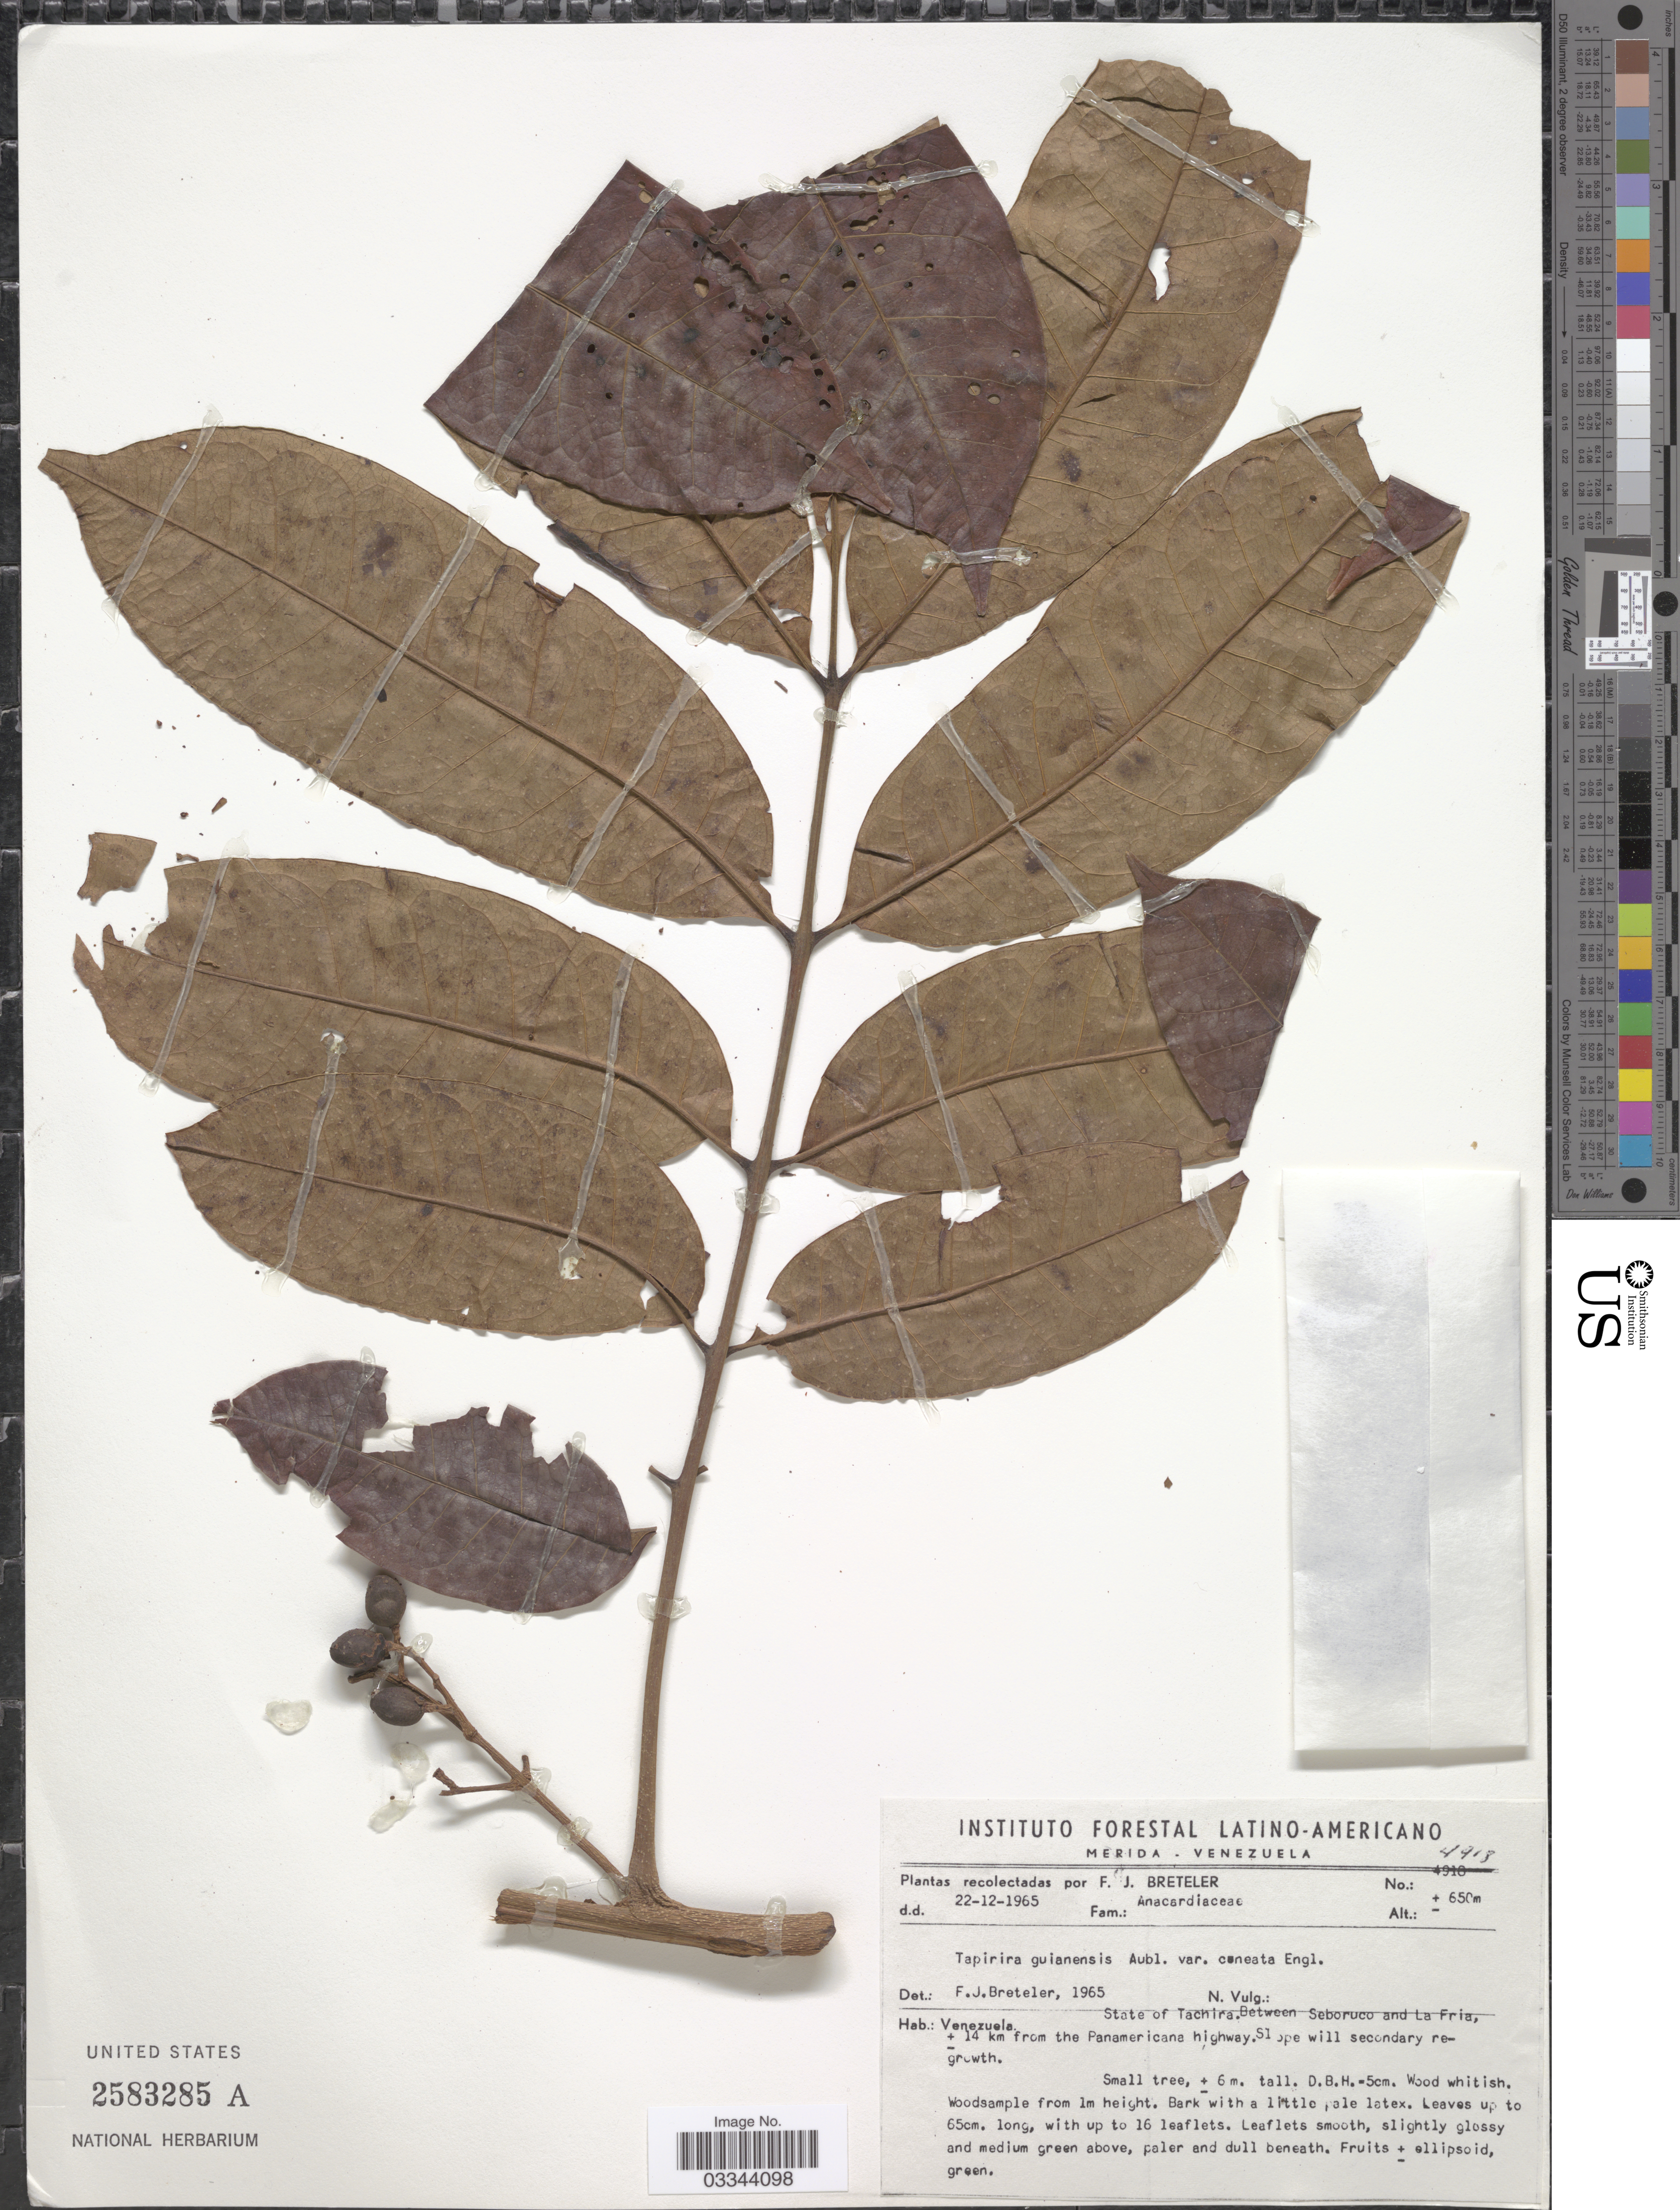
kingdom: Plantae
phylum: Tracheophyta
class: Magnoliopsida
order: Sapindales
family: Anacardiaceae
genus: Tapirira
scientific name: Tapirira guianensis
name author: Aubl.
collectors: F. J. Breteler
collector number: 4918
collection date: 1965-12-22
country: Venezuela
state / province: Tachira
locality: Between Seboruco and La Fira, ± 14 km from the Panamericana highway.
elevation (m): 650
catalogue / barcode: US 2583285A